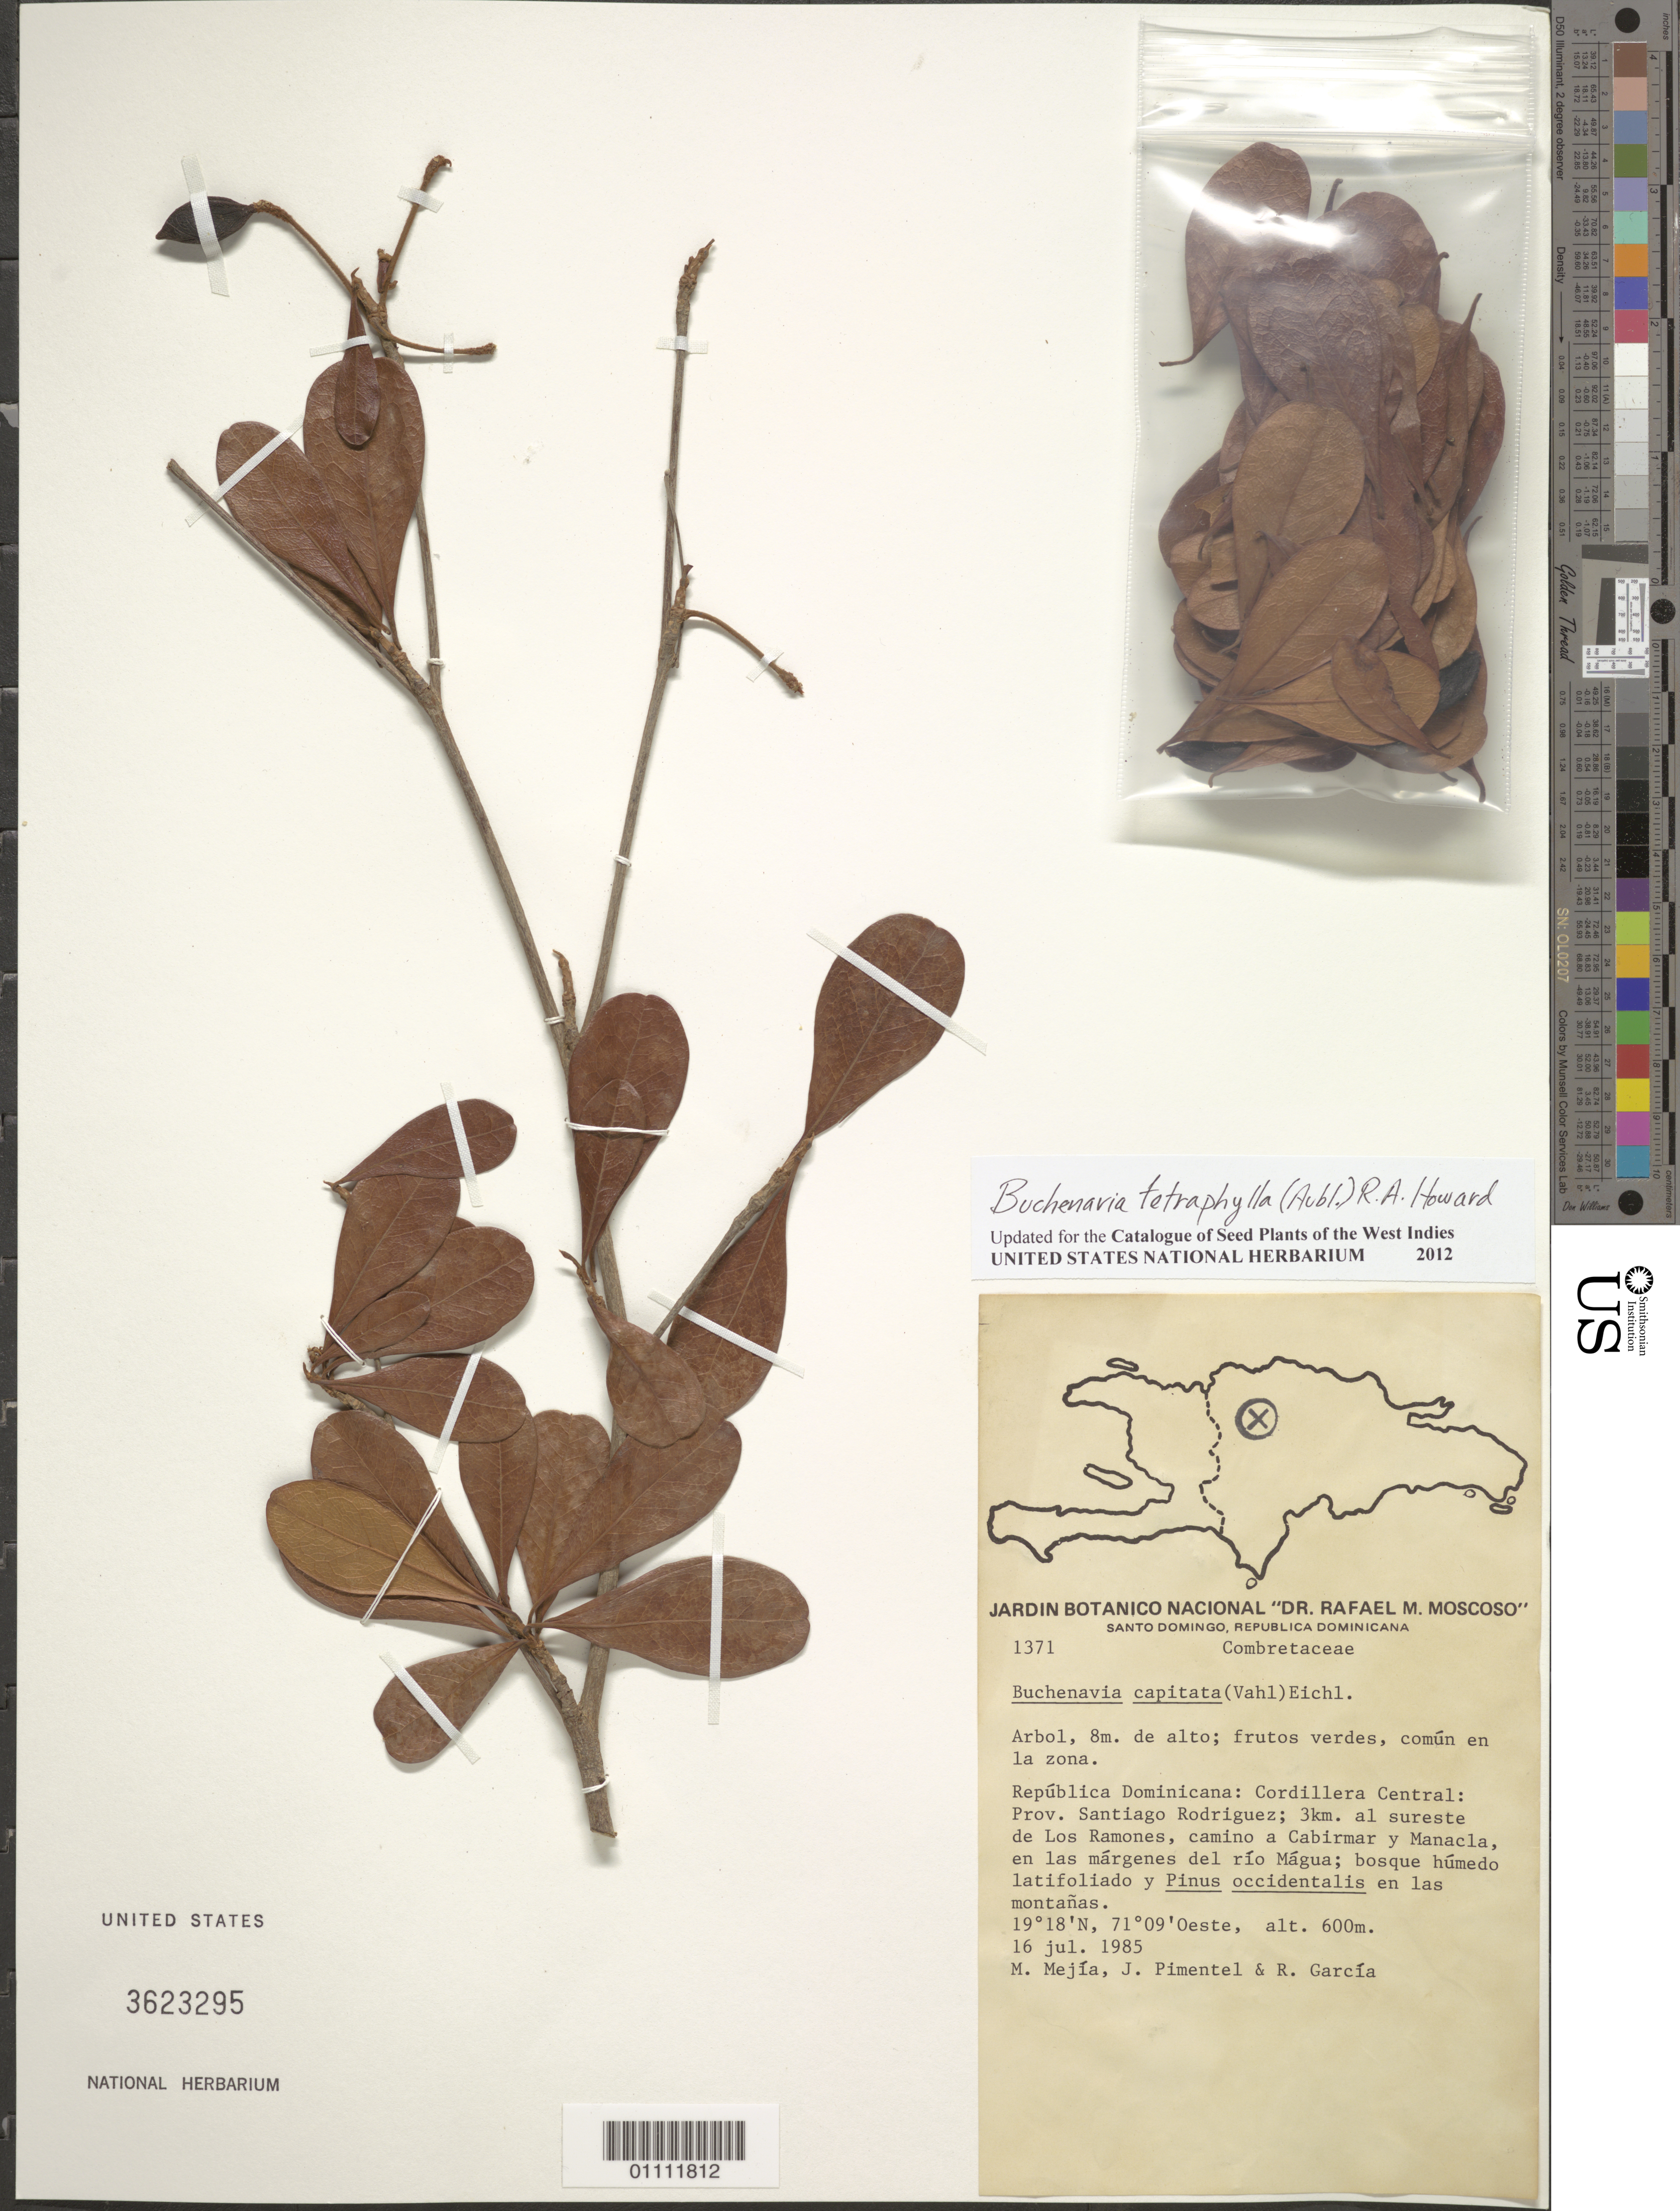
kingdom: Plantae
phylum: Tracheophyta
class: Magnoliopsida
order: Myrtales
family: Combretaceae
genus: Terminalia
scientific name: Terminalia tetraphylla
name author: (Aubl.) Gere & Boatwr.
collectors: M. Mejia, J. Pimentel & R. G. García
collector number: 1371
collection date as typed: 16 Jul 1985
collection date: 1985-07-16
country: Dominican Republic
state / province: Santiago Rodriguez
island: Hispaniola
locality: Cordillera Central, 3 km al sureste de Los Ramones, camino a Cabirmar y Manacla, en las márgenes del río Mágua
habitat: Bosque húmedo latifoliado y Pinus occidentalis en las montañas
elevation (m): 600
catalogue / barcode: US 3623295